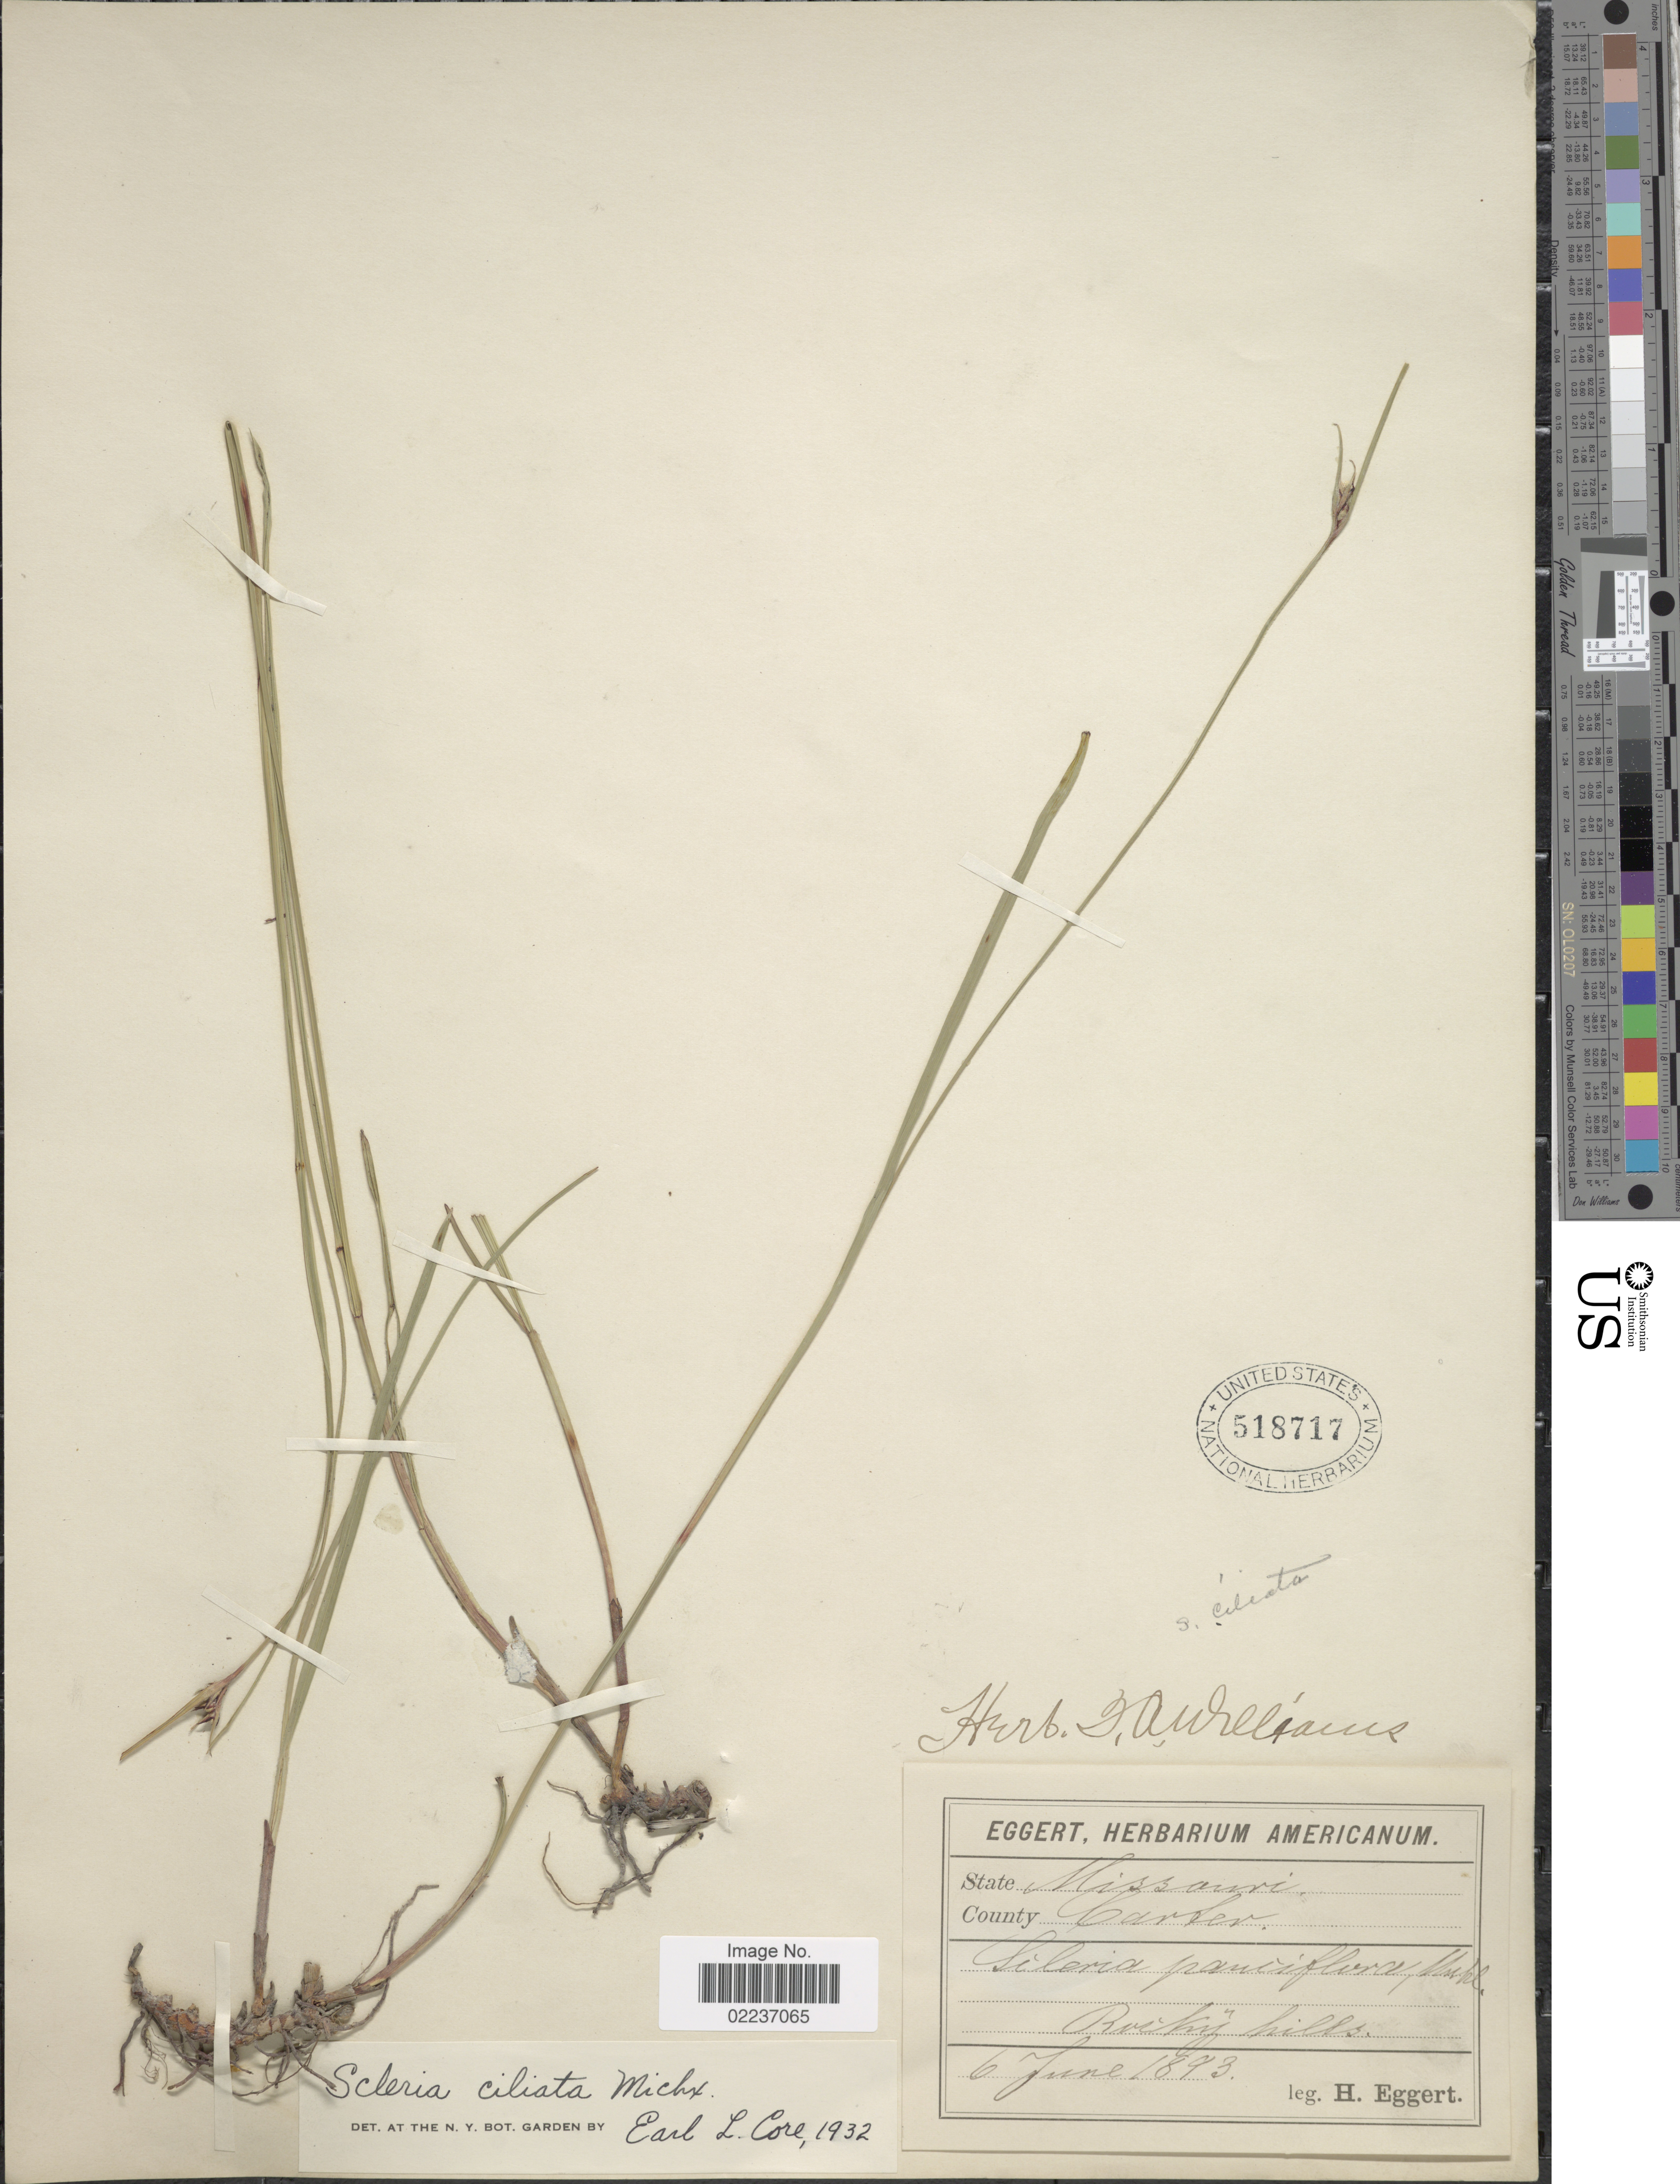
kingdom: Plantae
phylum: Tracheophyta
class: Liliopsida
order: Poales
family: Cyperaceae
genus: Scleria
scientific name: Scleria ciliata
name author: Michx.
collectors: H. Eggert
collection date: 1893-06-06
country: United States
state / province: Missouri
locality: Rocky hills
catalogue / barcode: US 518717